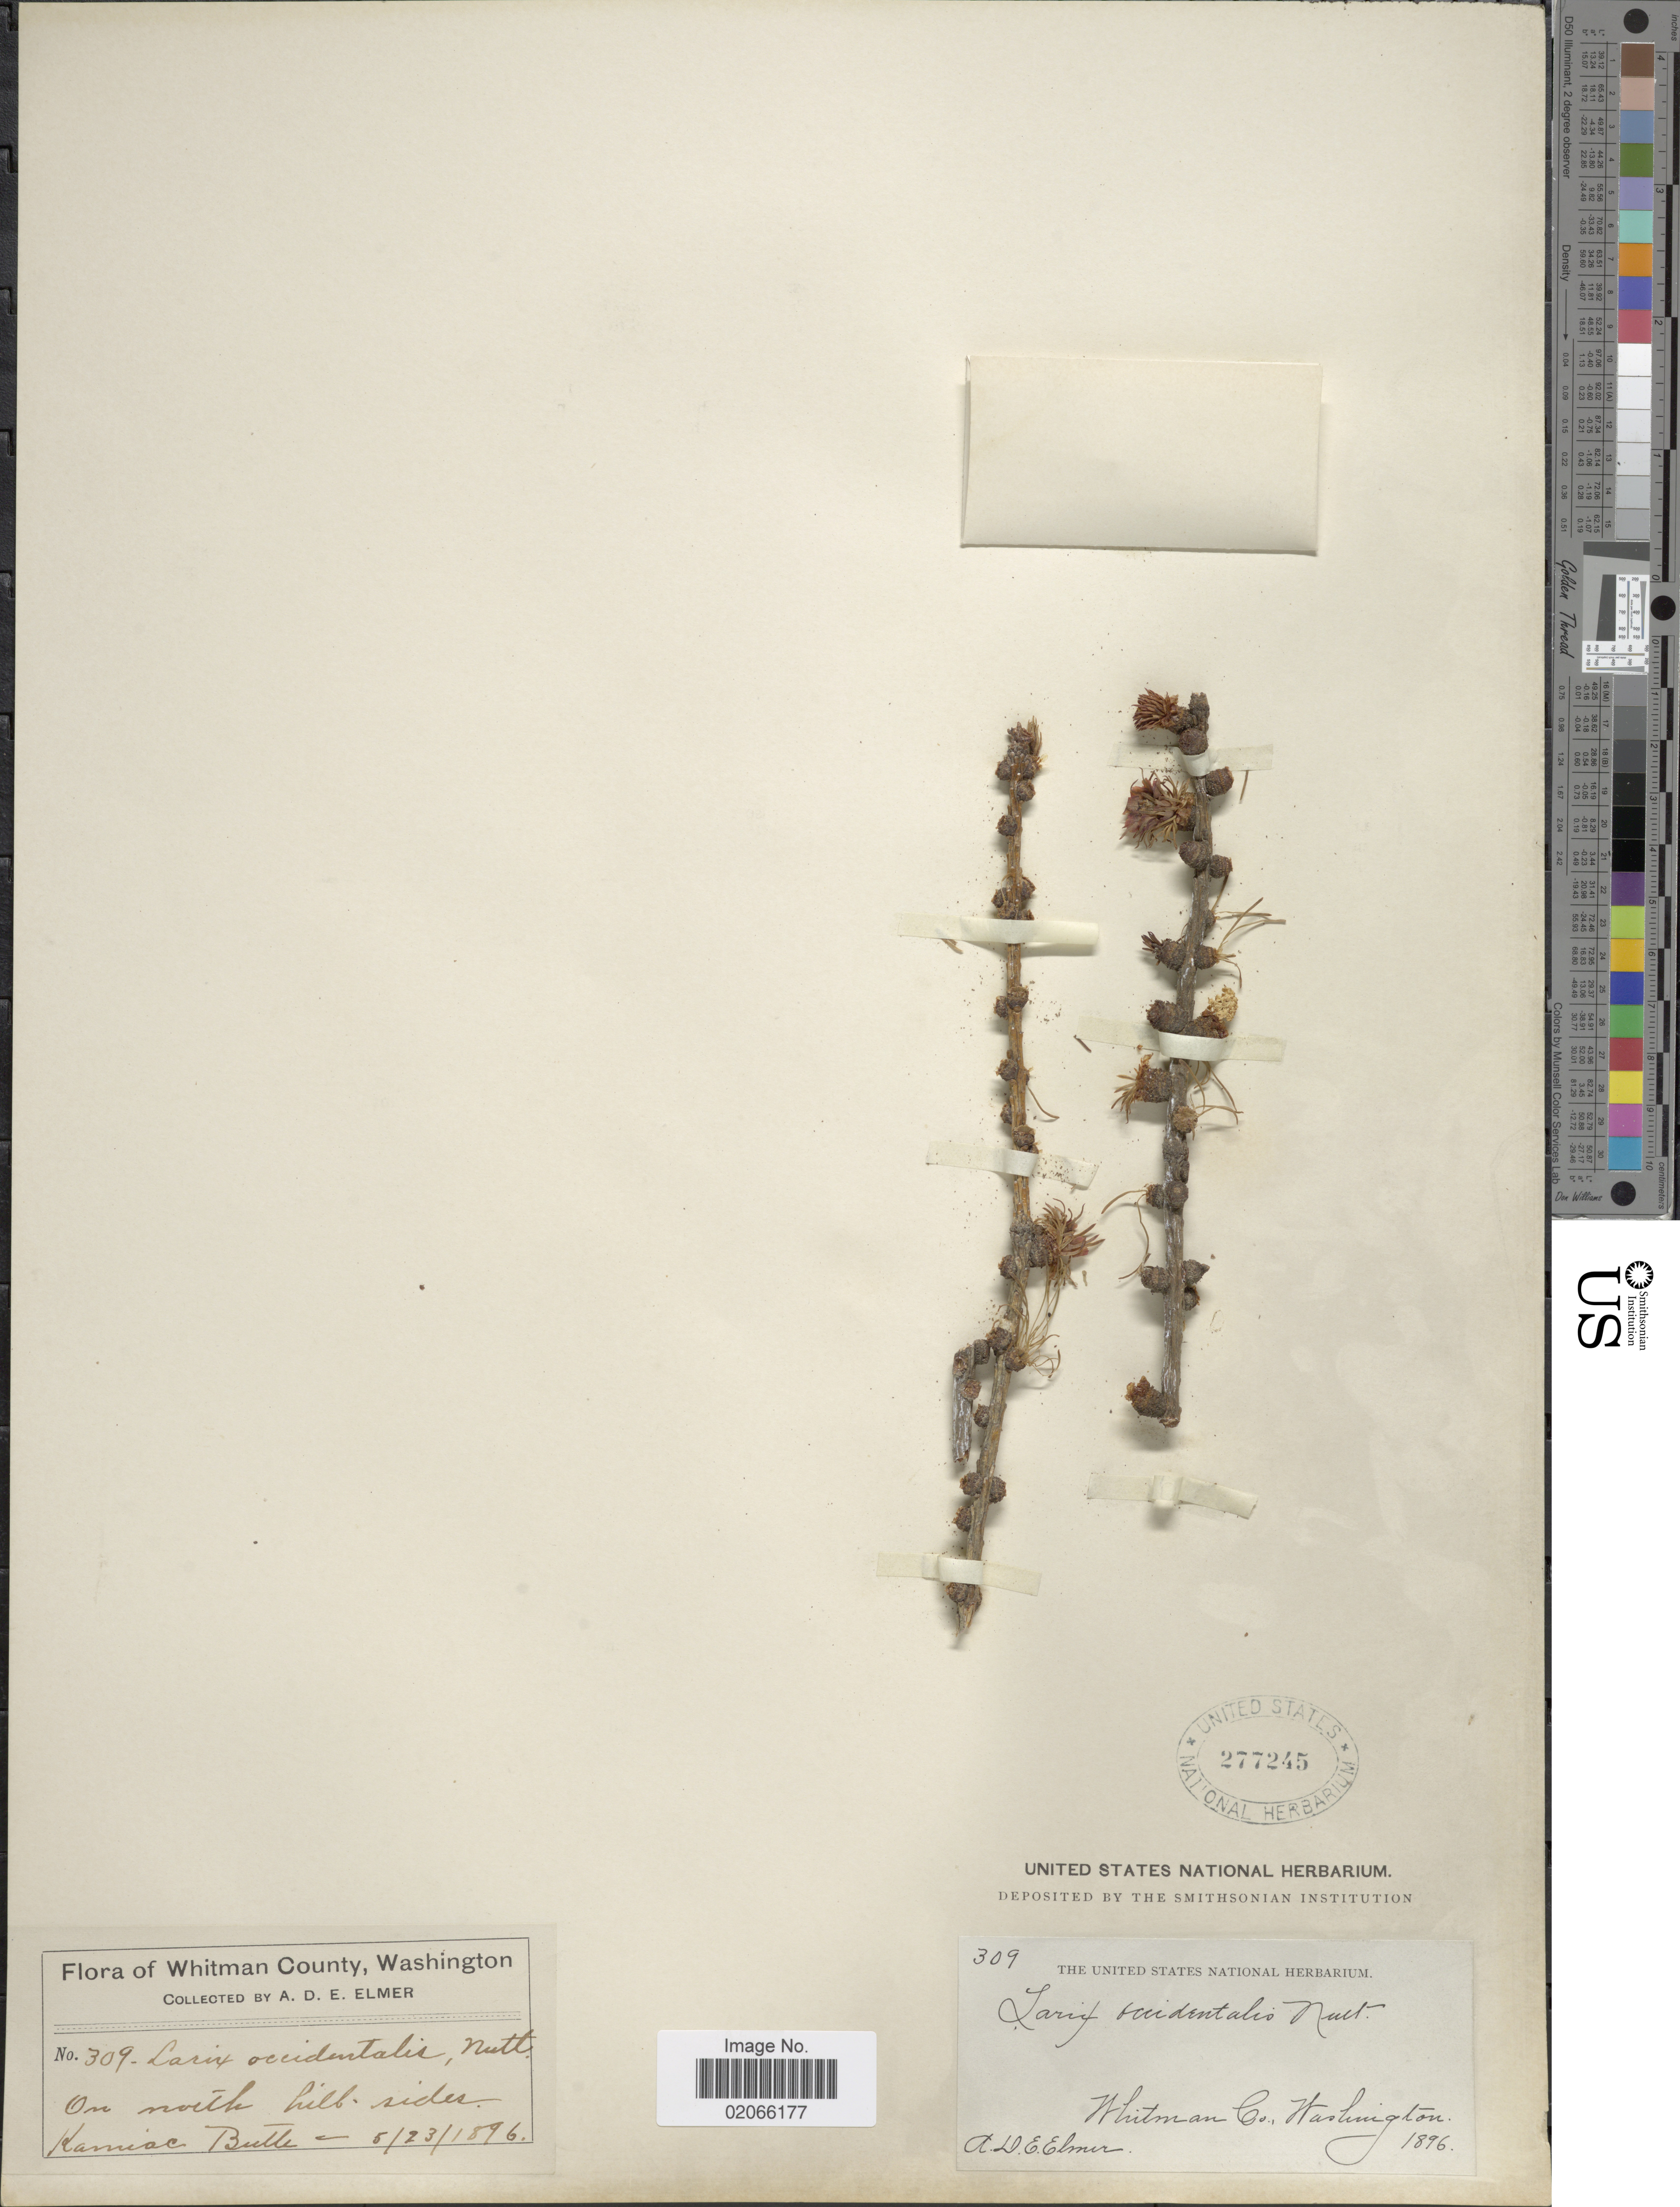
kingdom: Plantae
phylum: Tracheophyta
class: Pinopsida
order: Pinales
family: Pinaceae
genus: Larix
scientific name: Larix occidentalis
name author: Nutt.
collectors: A. D. E. Elmer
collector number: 309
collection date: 1896-05-23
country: United States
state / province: Washington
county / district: Whitman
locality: On north hill sides. Kamiac Butte [unsure placement]. Whitman Co. washington.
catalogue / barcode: US 277245